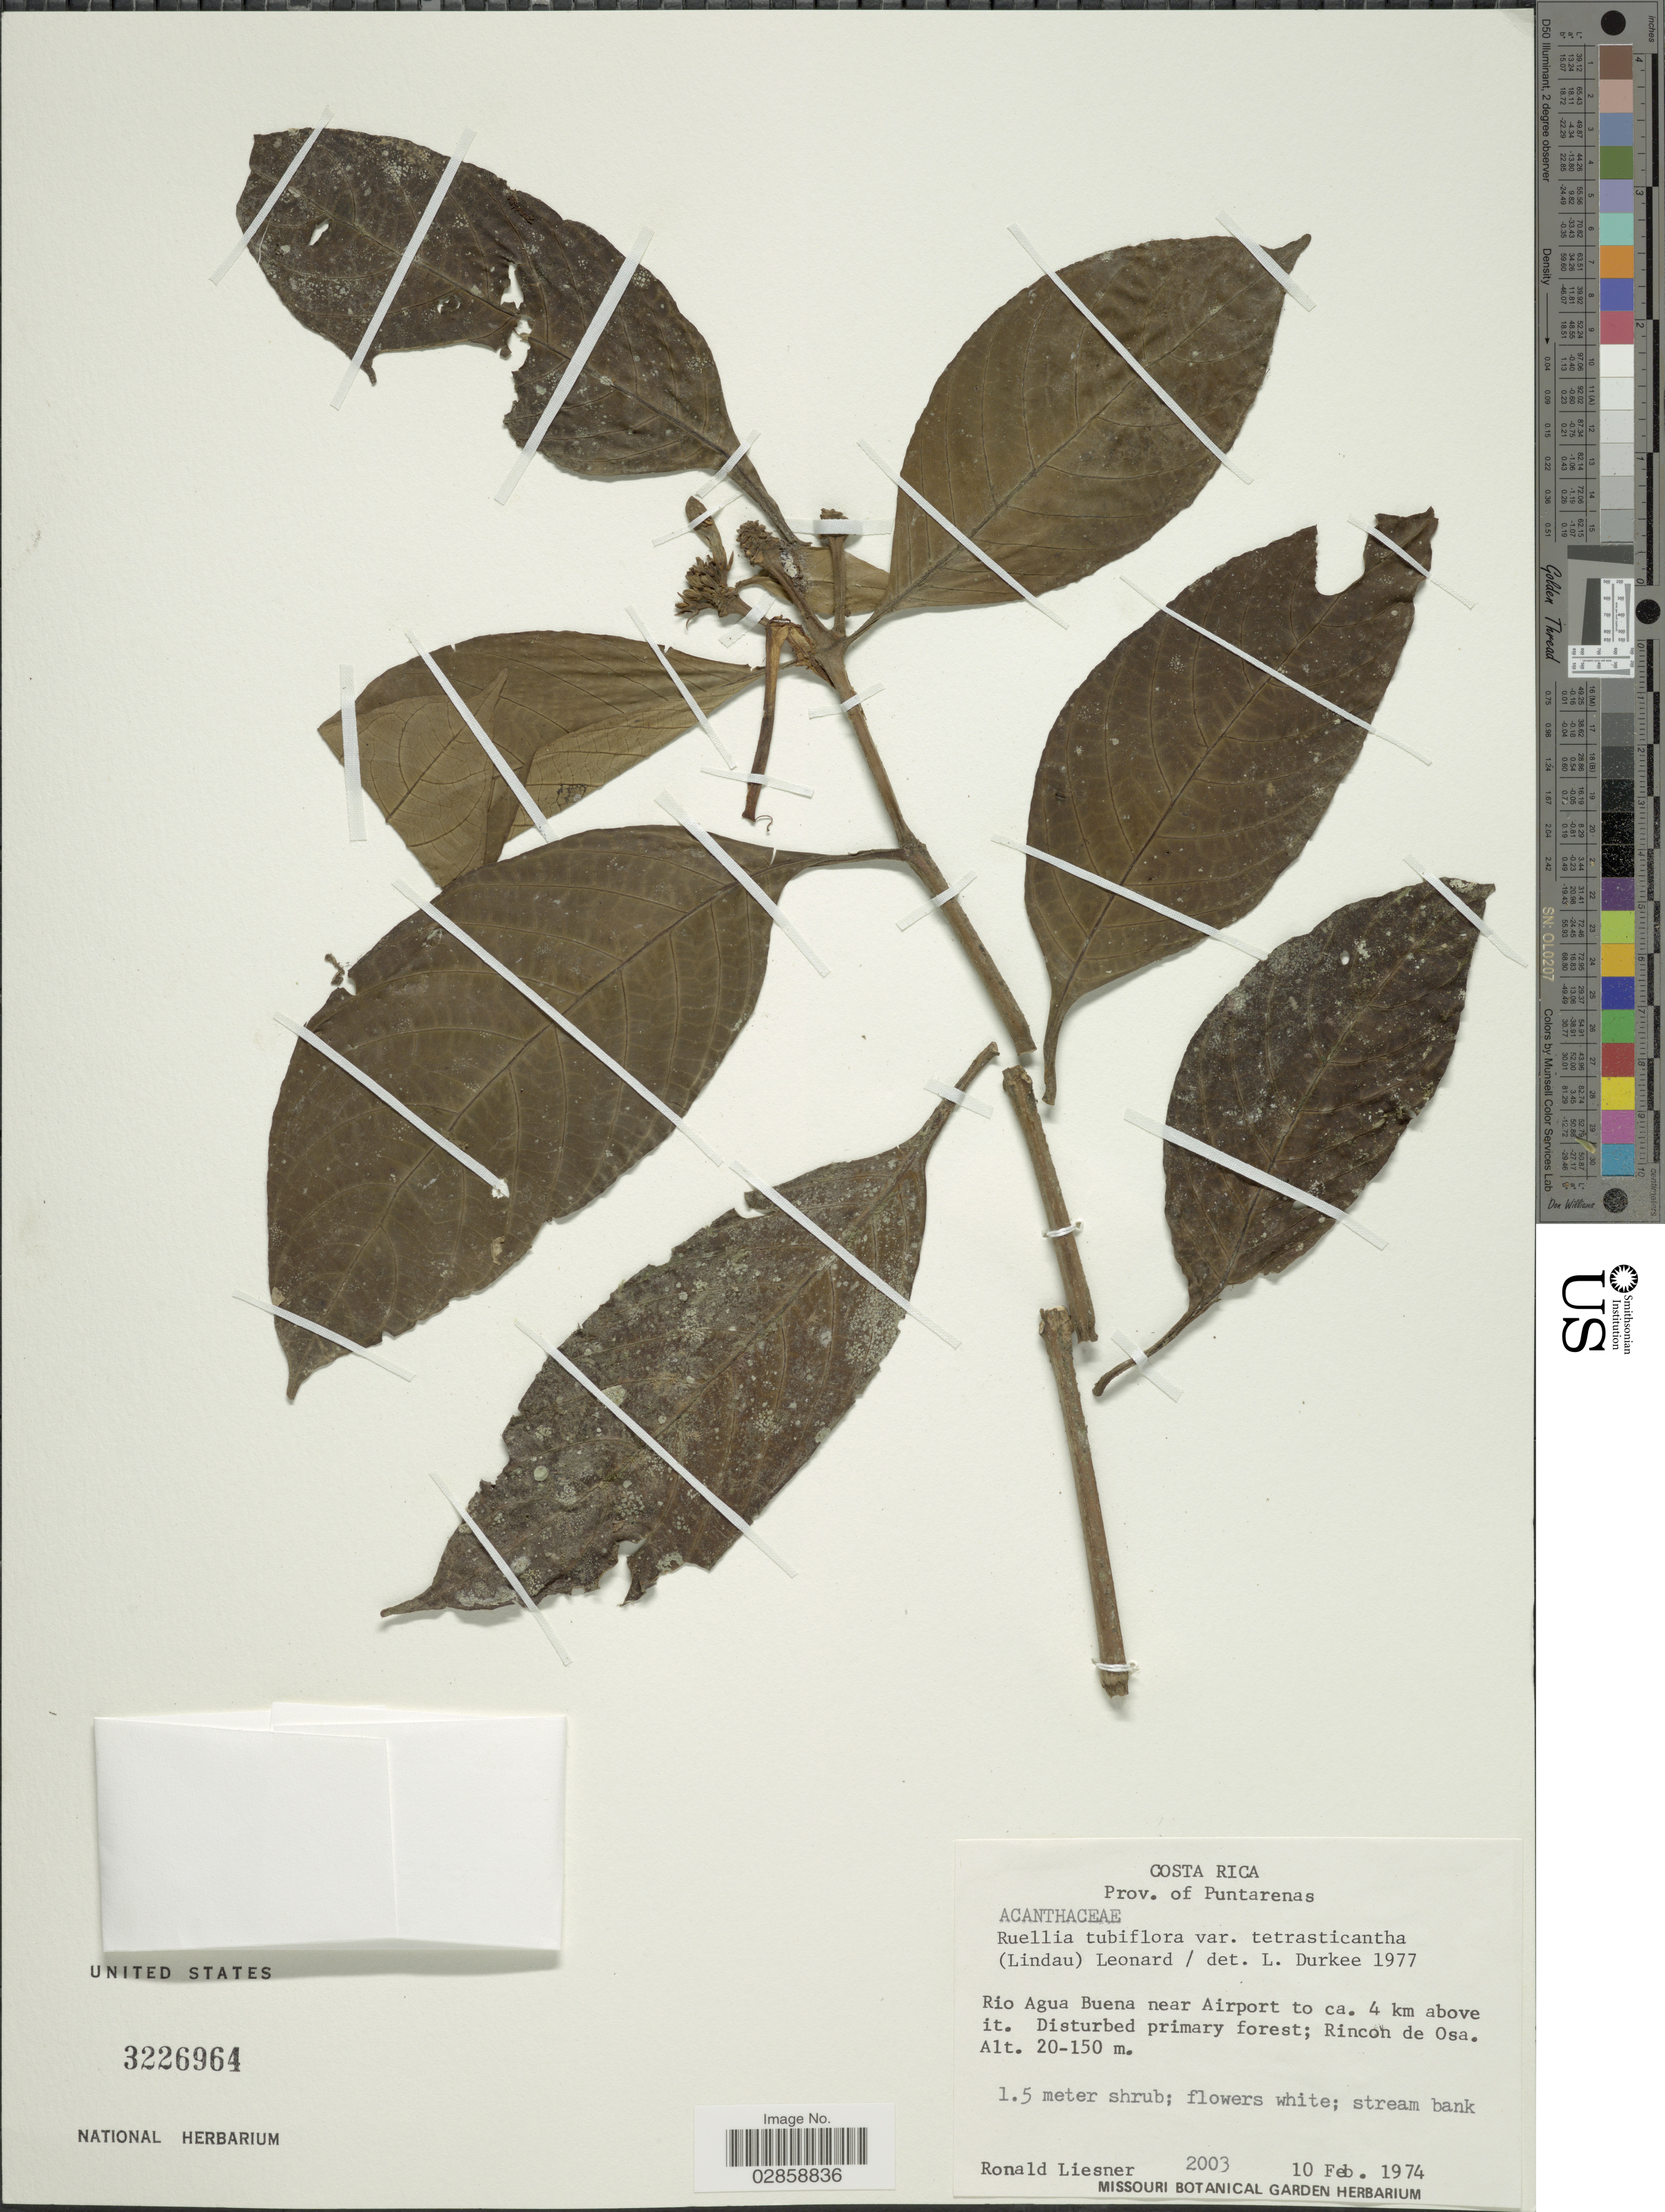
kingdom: Plantae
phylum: Tracheophyta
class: Magnoliopsida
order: Lamiales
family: Acanthaceae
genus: Ruellia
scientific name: Ruellia tubiflora var. tetrastichantha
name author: Kunth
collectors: R. L. Liesner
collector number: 2003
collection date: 1974-02-10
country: Costa Rica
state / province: Puntarenas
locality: Rio Agua Buena near Airport to ca. 4 km above it. Rincon de Osa.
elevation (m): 20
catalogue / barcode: US 3226964